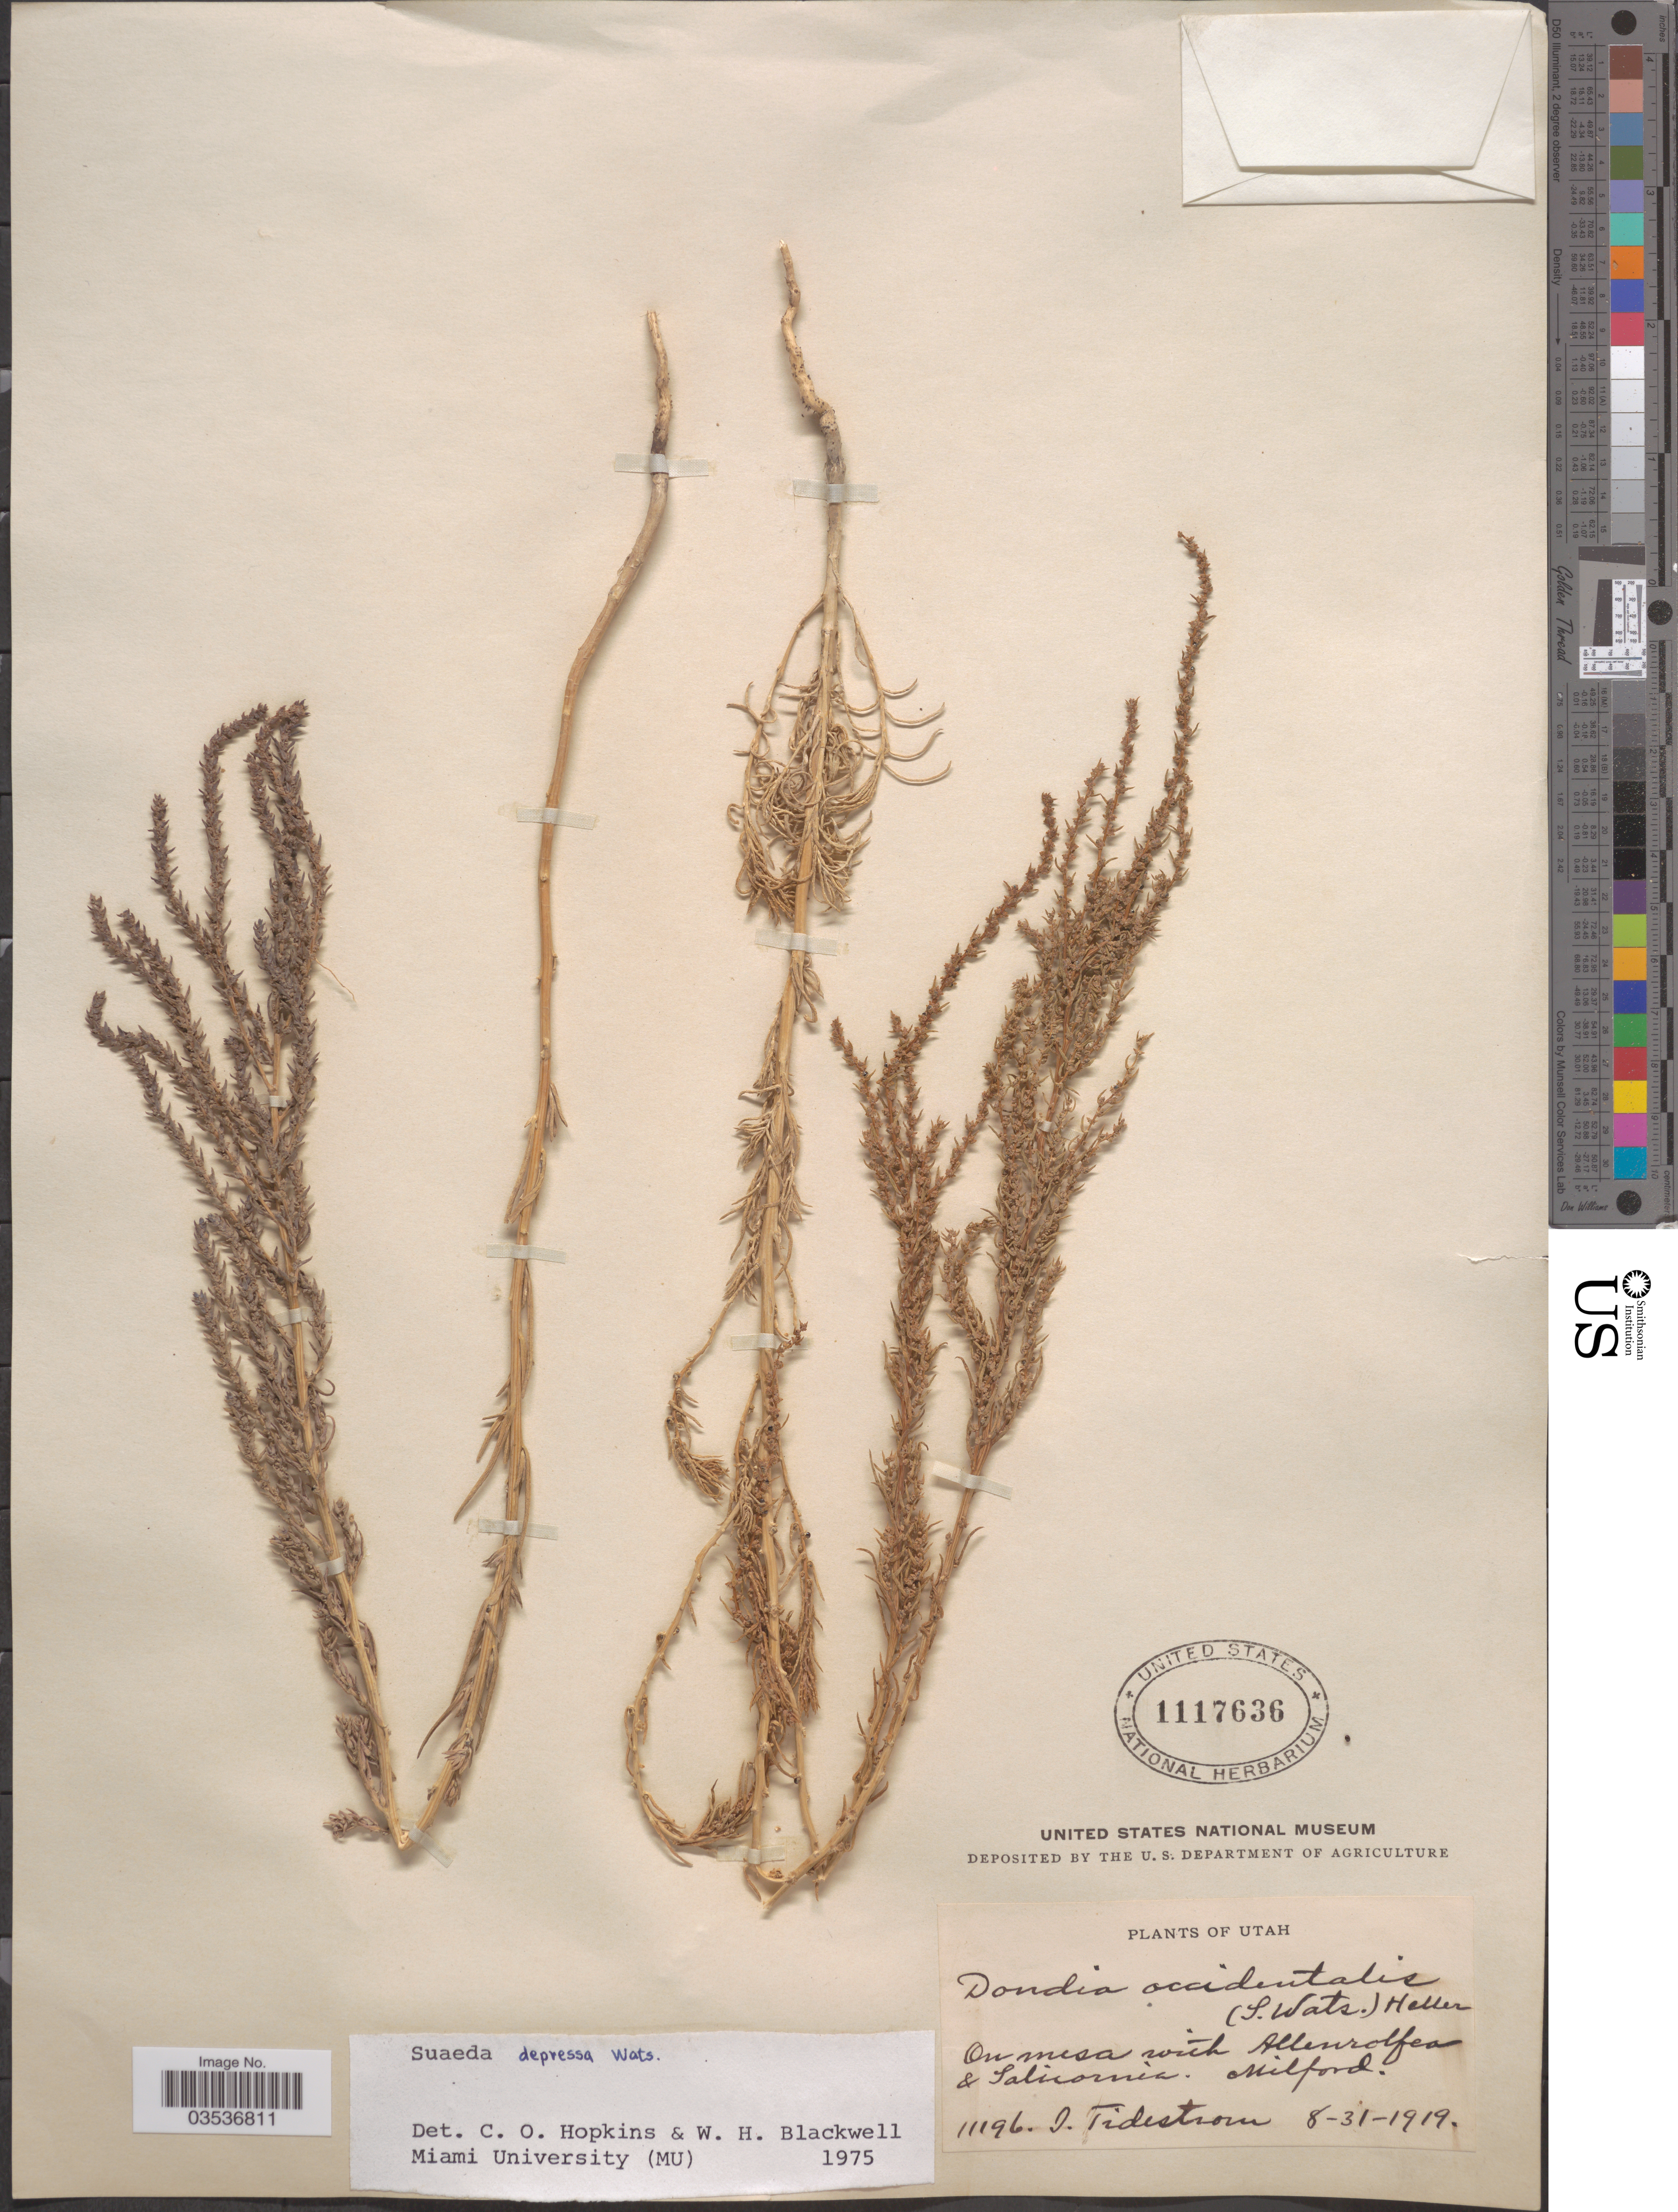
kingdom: Plantae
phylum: Tracheophyta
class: Magnoliopsida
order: Caryophyllales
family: Amaranthaceae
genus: Suaeda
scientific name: Suaeda depressa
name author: (Pursh) S. Watson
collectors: I. F. Tidestrom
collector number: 11196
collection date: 1919-08-31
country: United States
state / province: Utah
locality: Allenrolfea & Salicornia. Milford.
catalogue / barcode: US 1117636